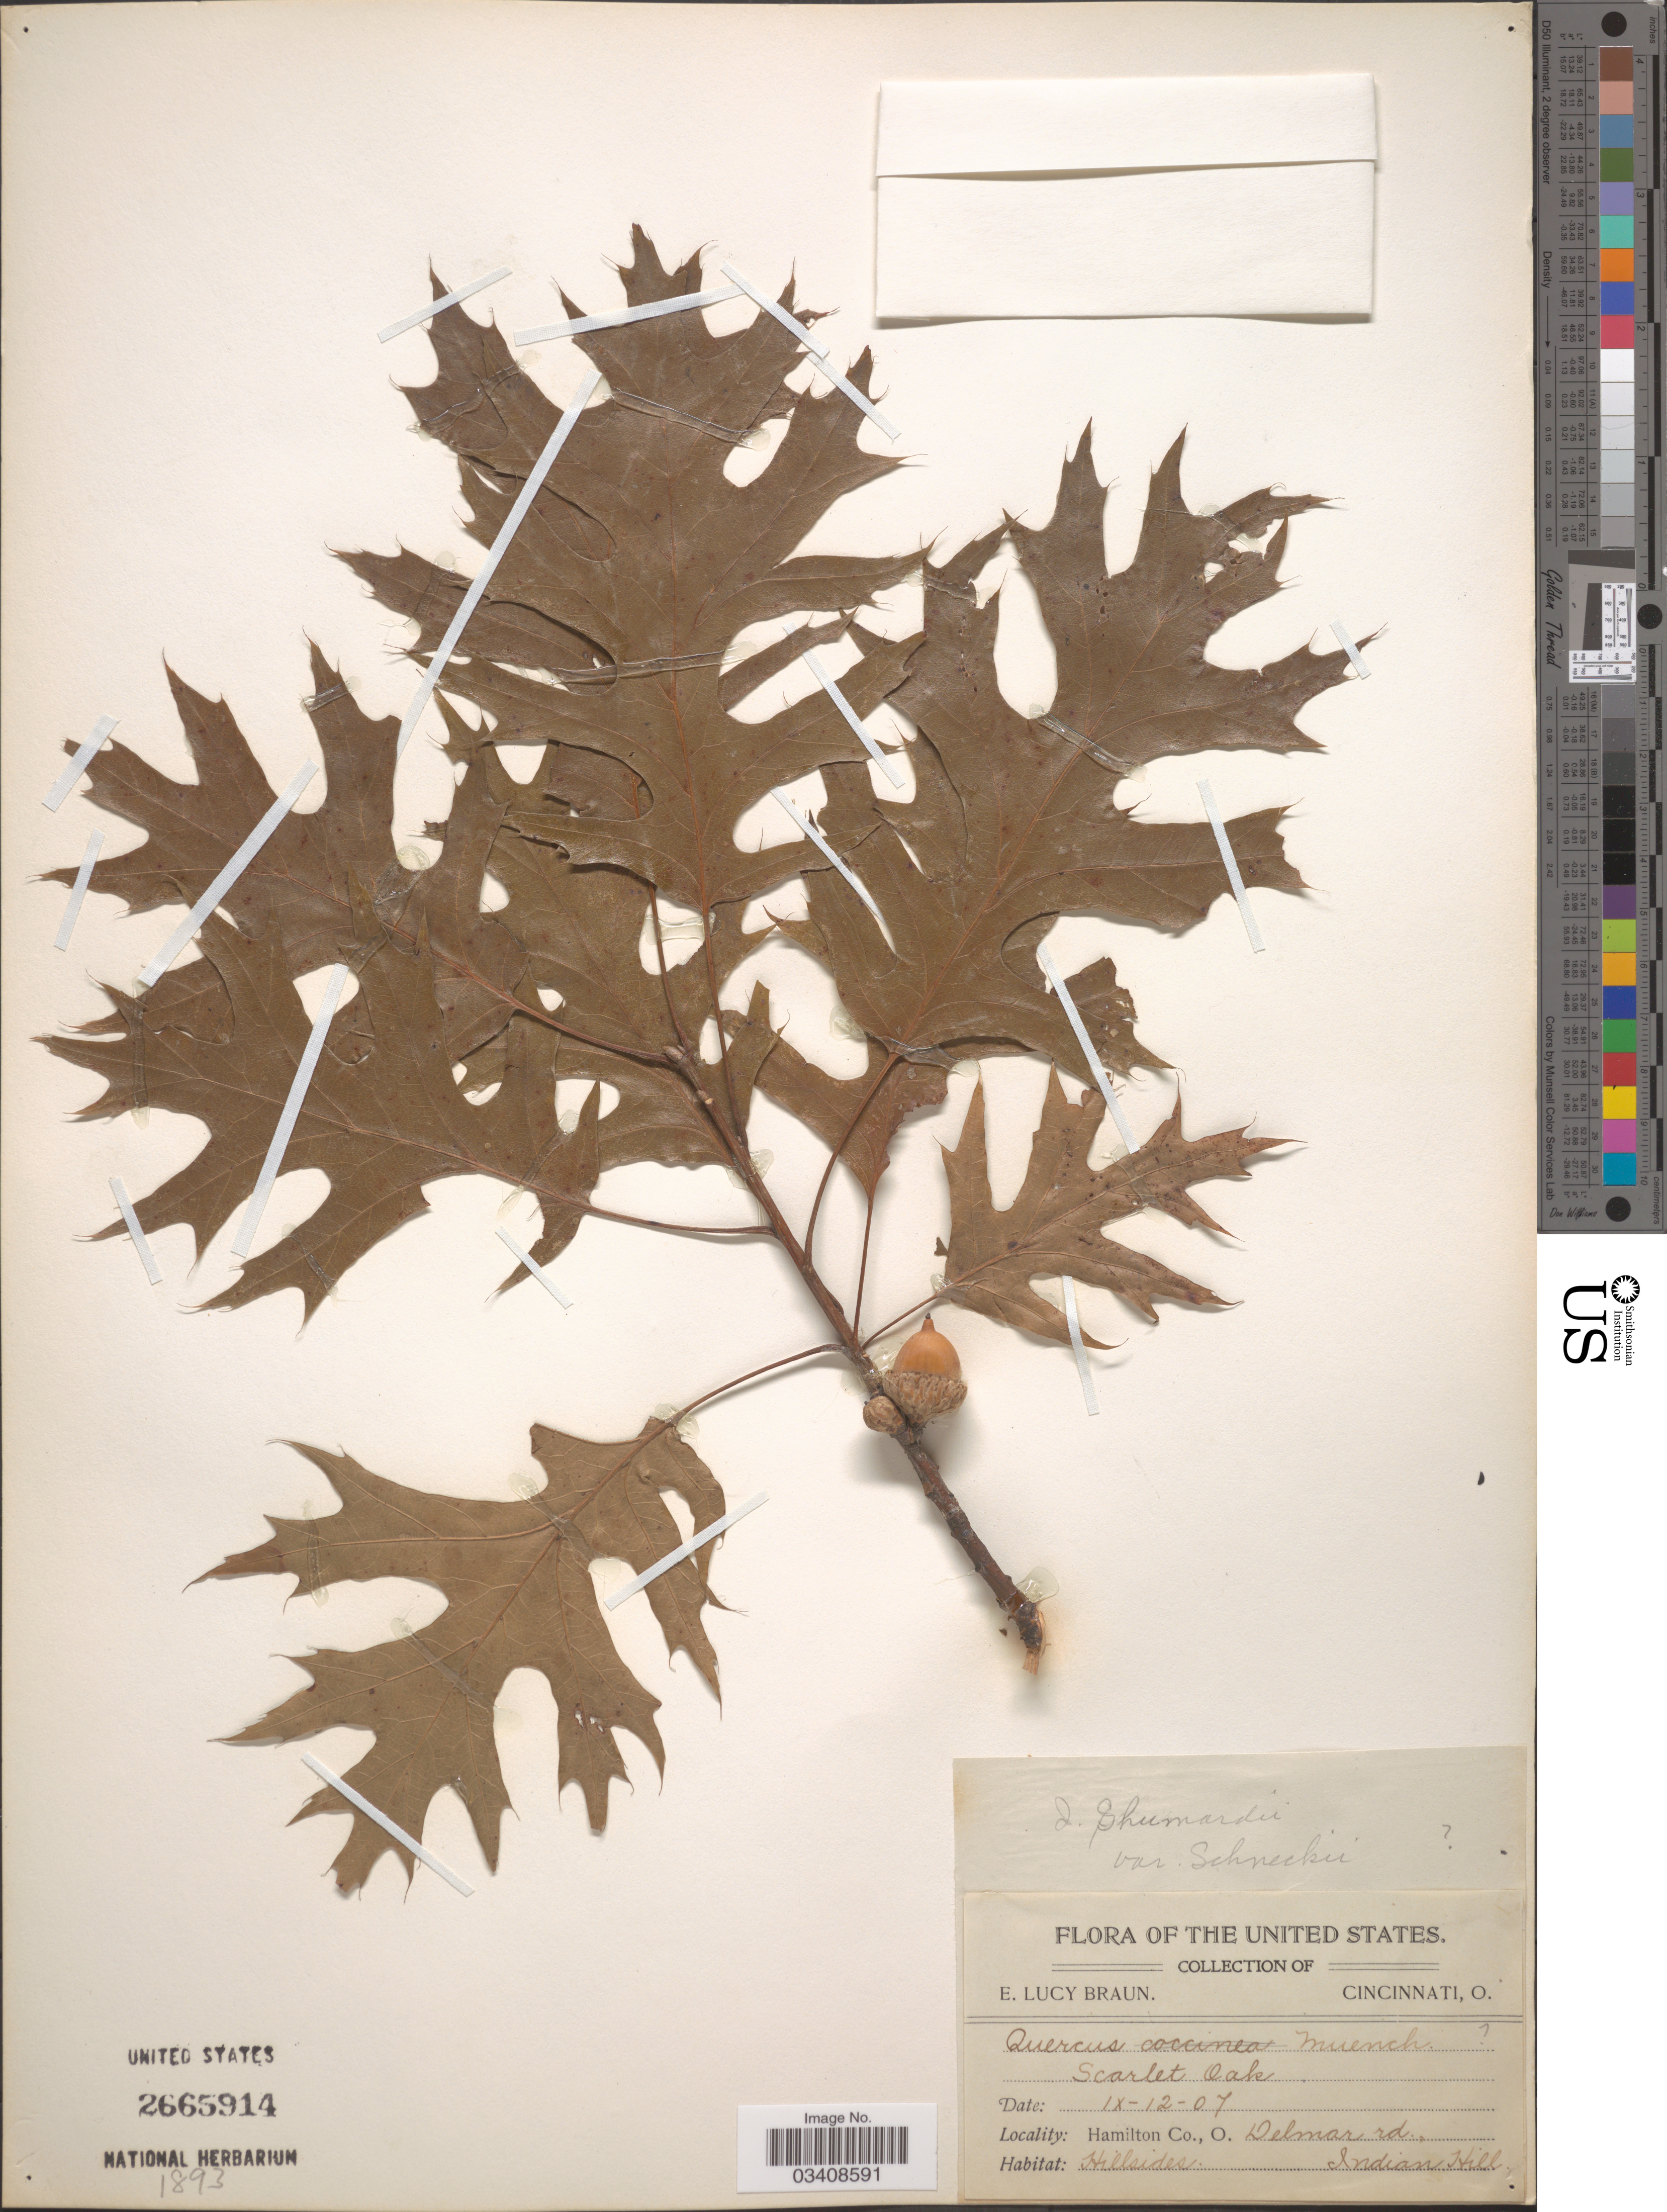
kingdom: Plantae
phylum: Tracheophyta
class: Magnoliopsida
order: Fagales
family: Fagaceae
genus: Quercus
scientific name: Quercus shumardii var. schneckii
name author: (Britton) Sarg.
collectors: E. L. Braun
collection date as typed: Transcribed d/m/y: 12/9/7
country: United States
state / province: Ohio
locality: Hamilton Co. Delmar rd., Indian Hill.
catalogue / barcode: US 2665914